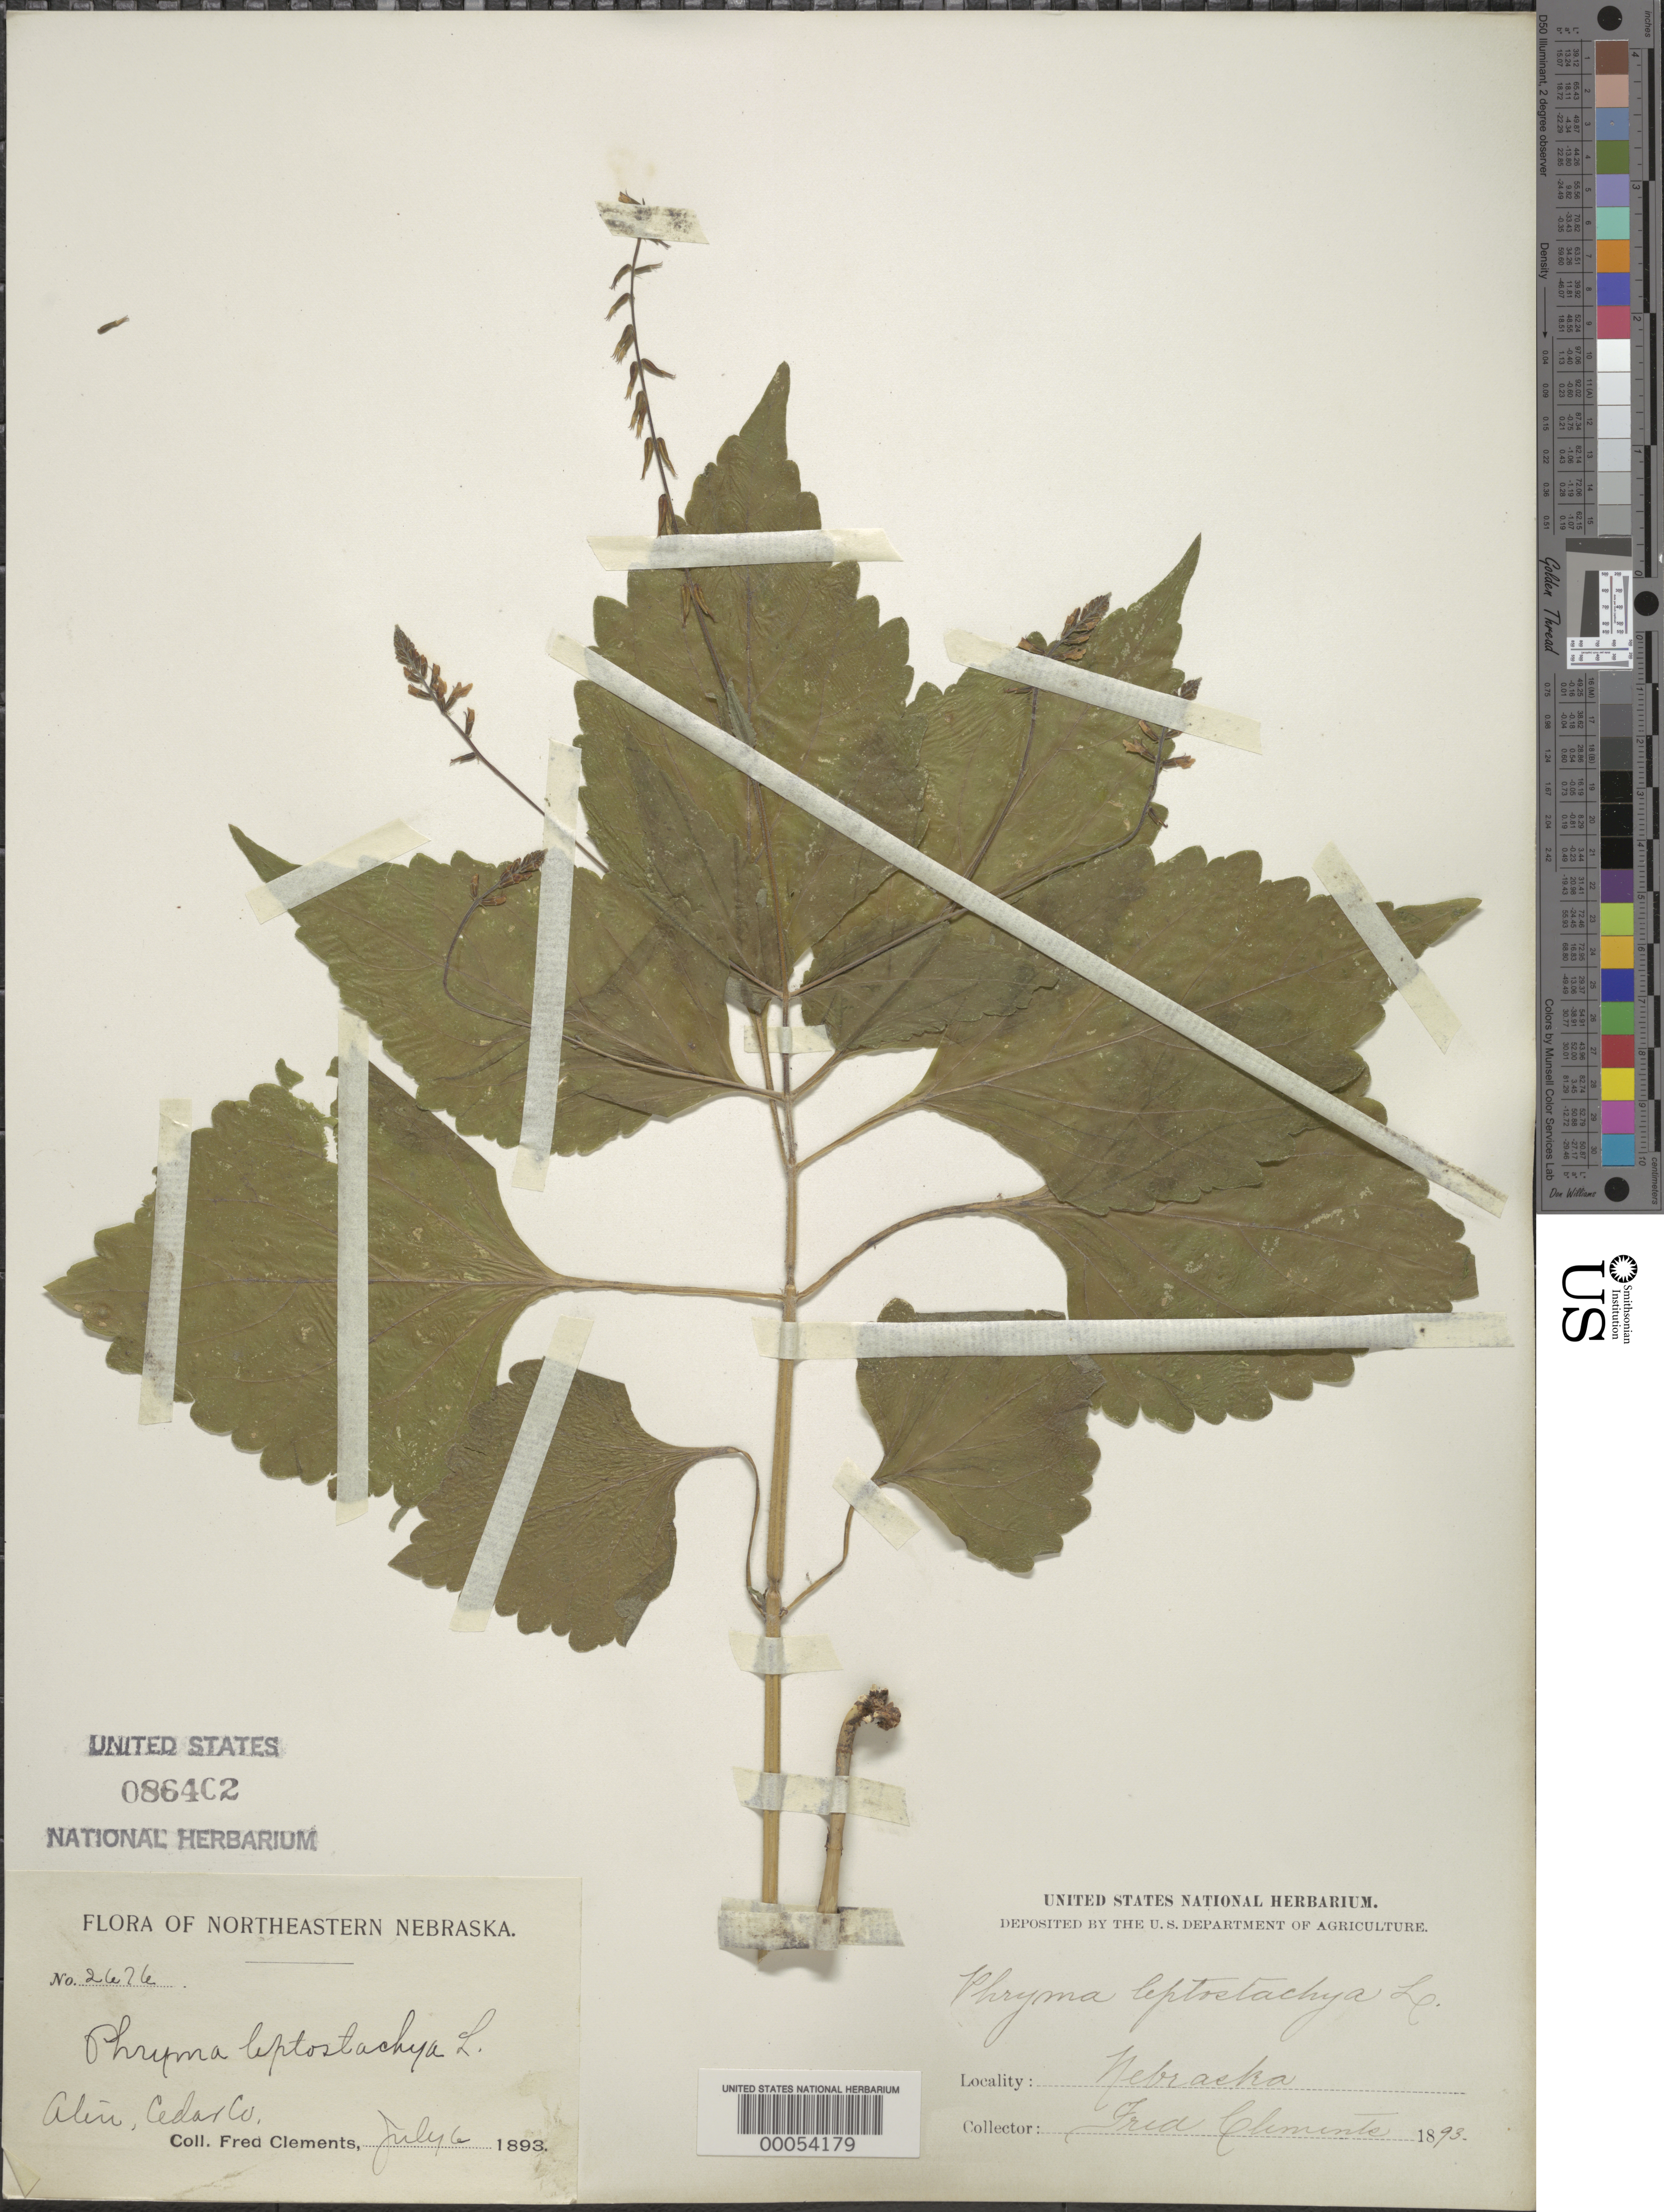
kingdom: Plantae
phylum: Tracheophyta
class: Magnoliopsida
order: Lamiales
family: Phrymaceae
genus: Phryma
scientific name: Phryma leptostachya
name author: L.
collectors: F. Climinte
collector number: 2676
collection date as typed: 06 Jul 1893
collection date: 1893-07-06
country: United States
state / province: Nebraska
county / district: Cedar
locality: Alin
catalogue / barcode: US 86402